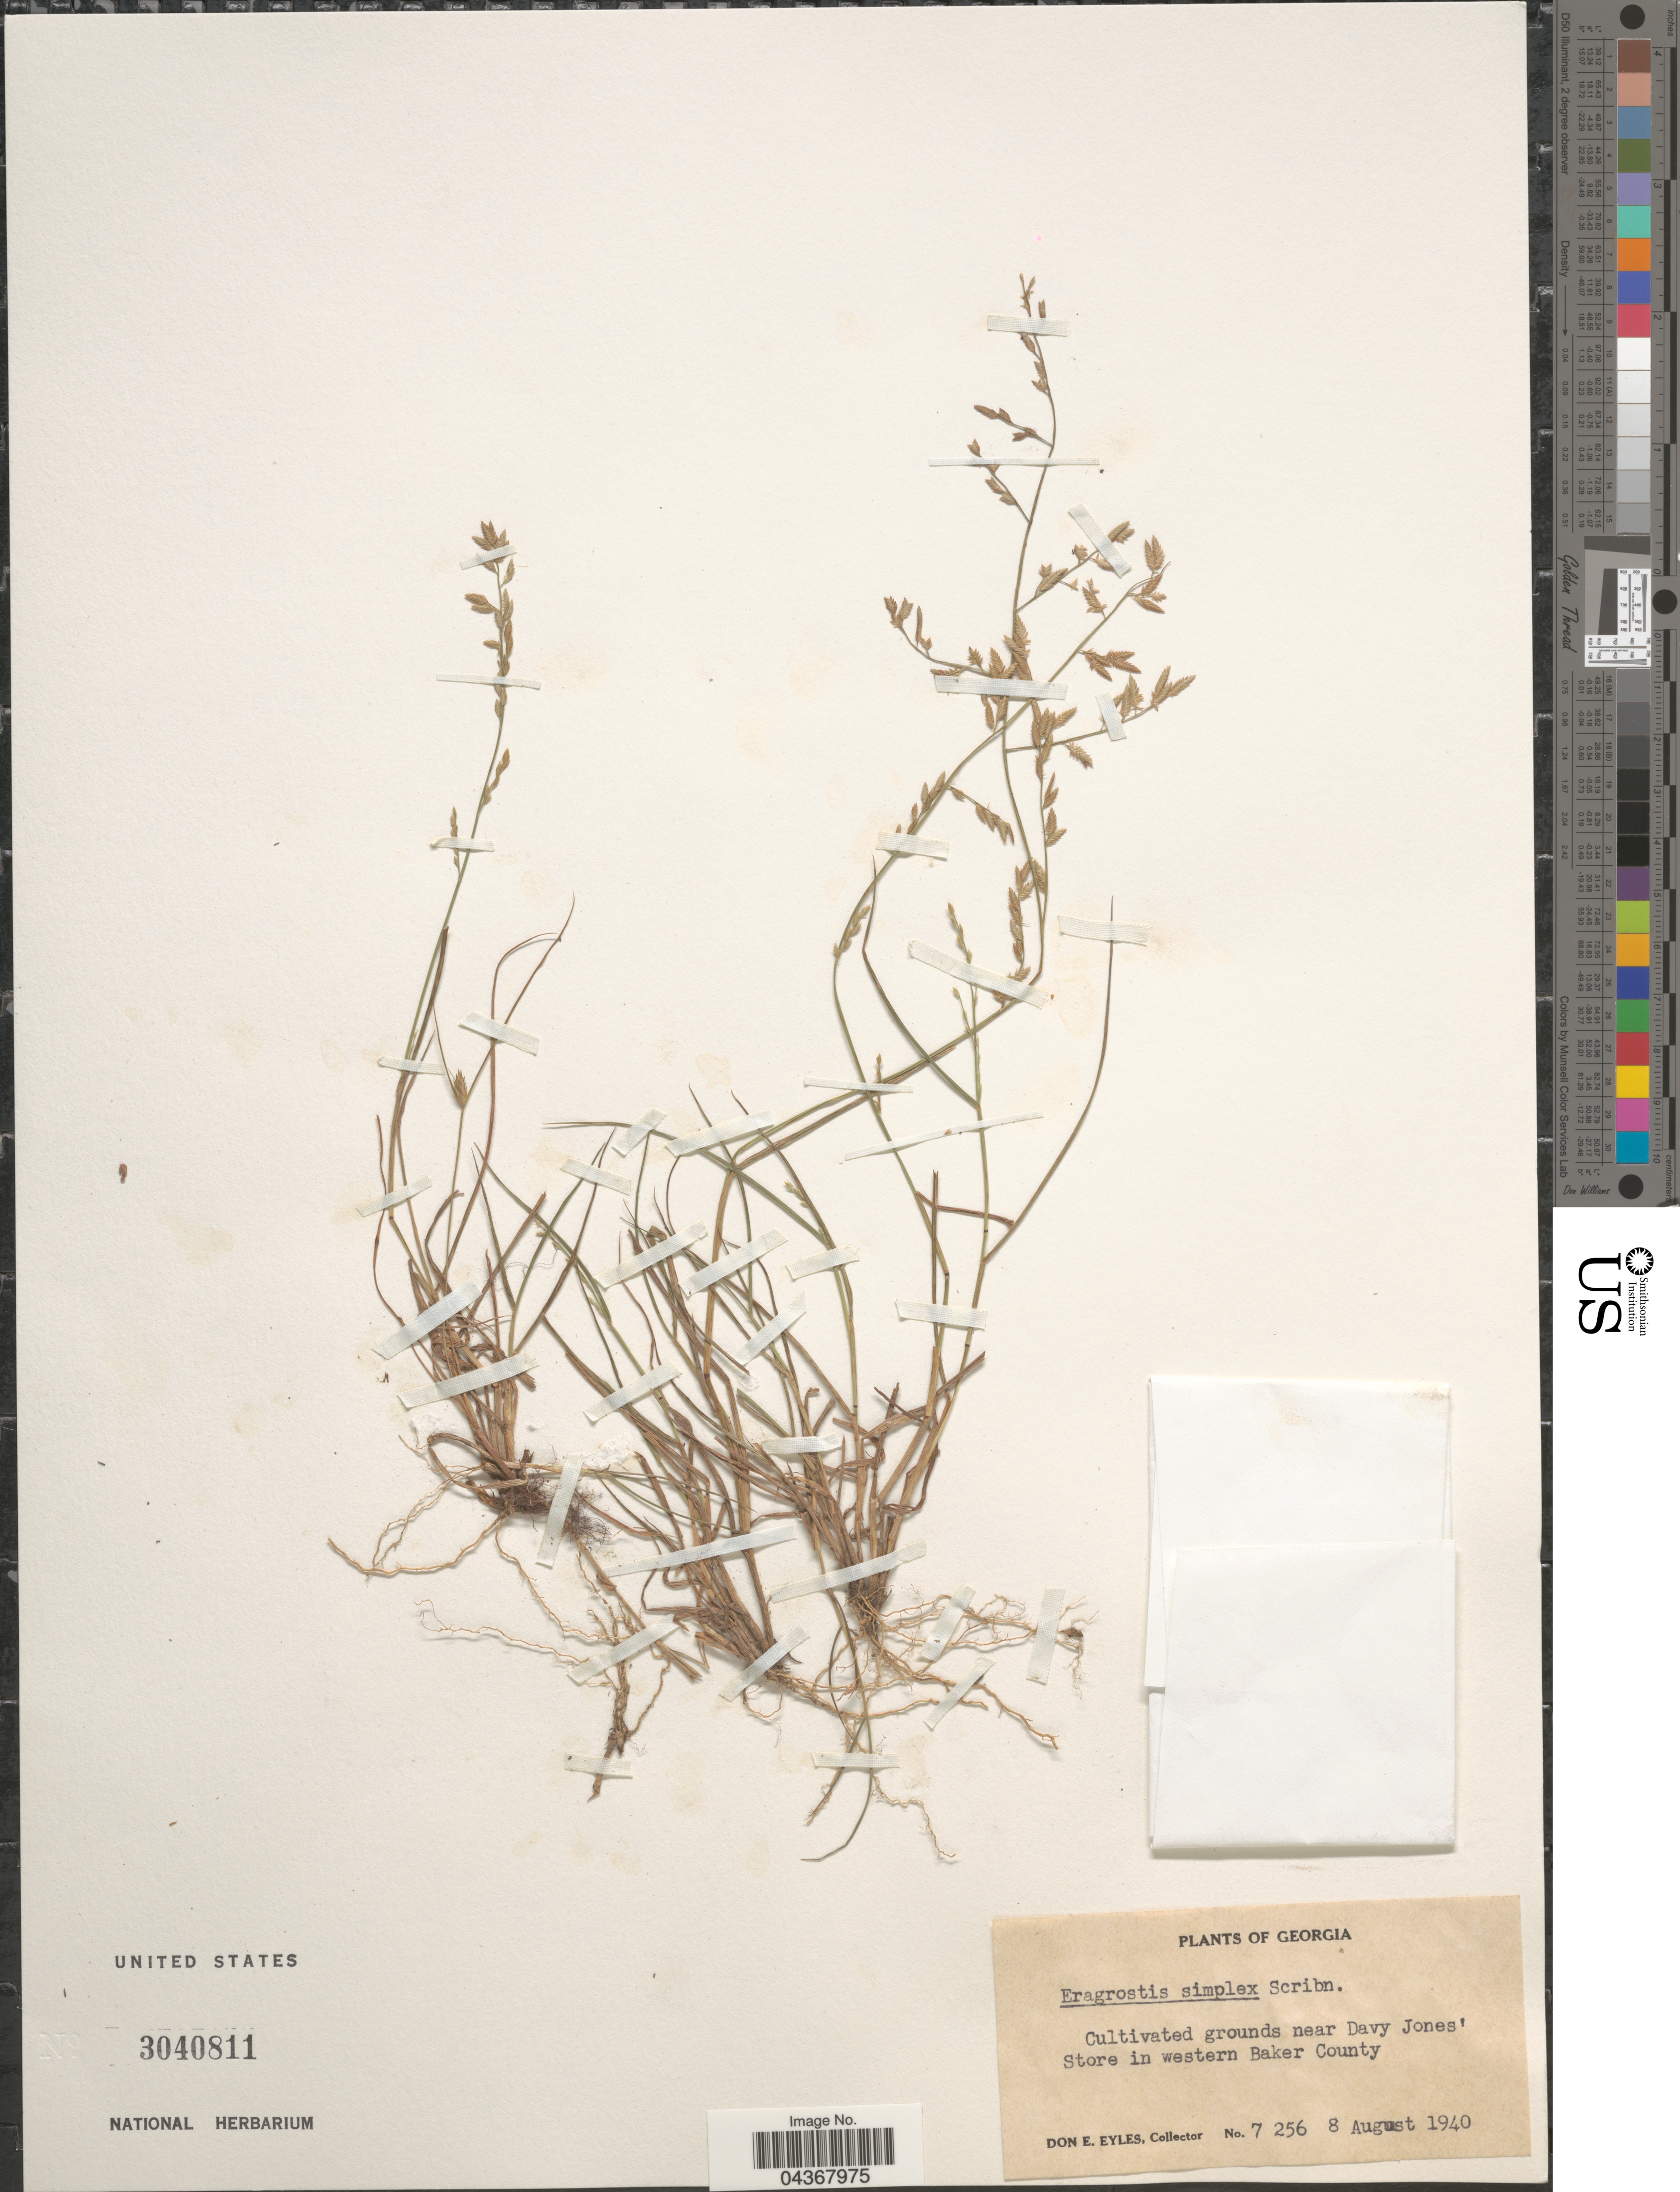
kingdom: Plantae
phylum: Tracheophyta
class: Liliopsida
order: Poales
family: Poaceae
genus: Eragrostis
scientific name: Eragrostis cumingii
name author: Steud.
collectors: D. Eyles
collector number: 7256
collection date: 1940-08-08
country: United States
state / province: Georgia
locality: Cultivated grounds near Davy Jones' Store in western Baker County.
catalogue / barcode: US 3040811